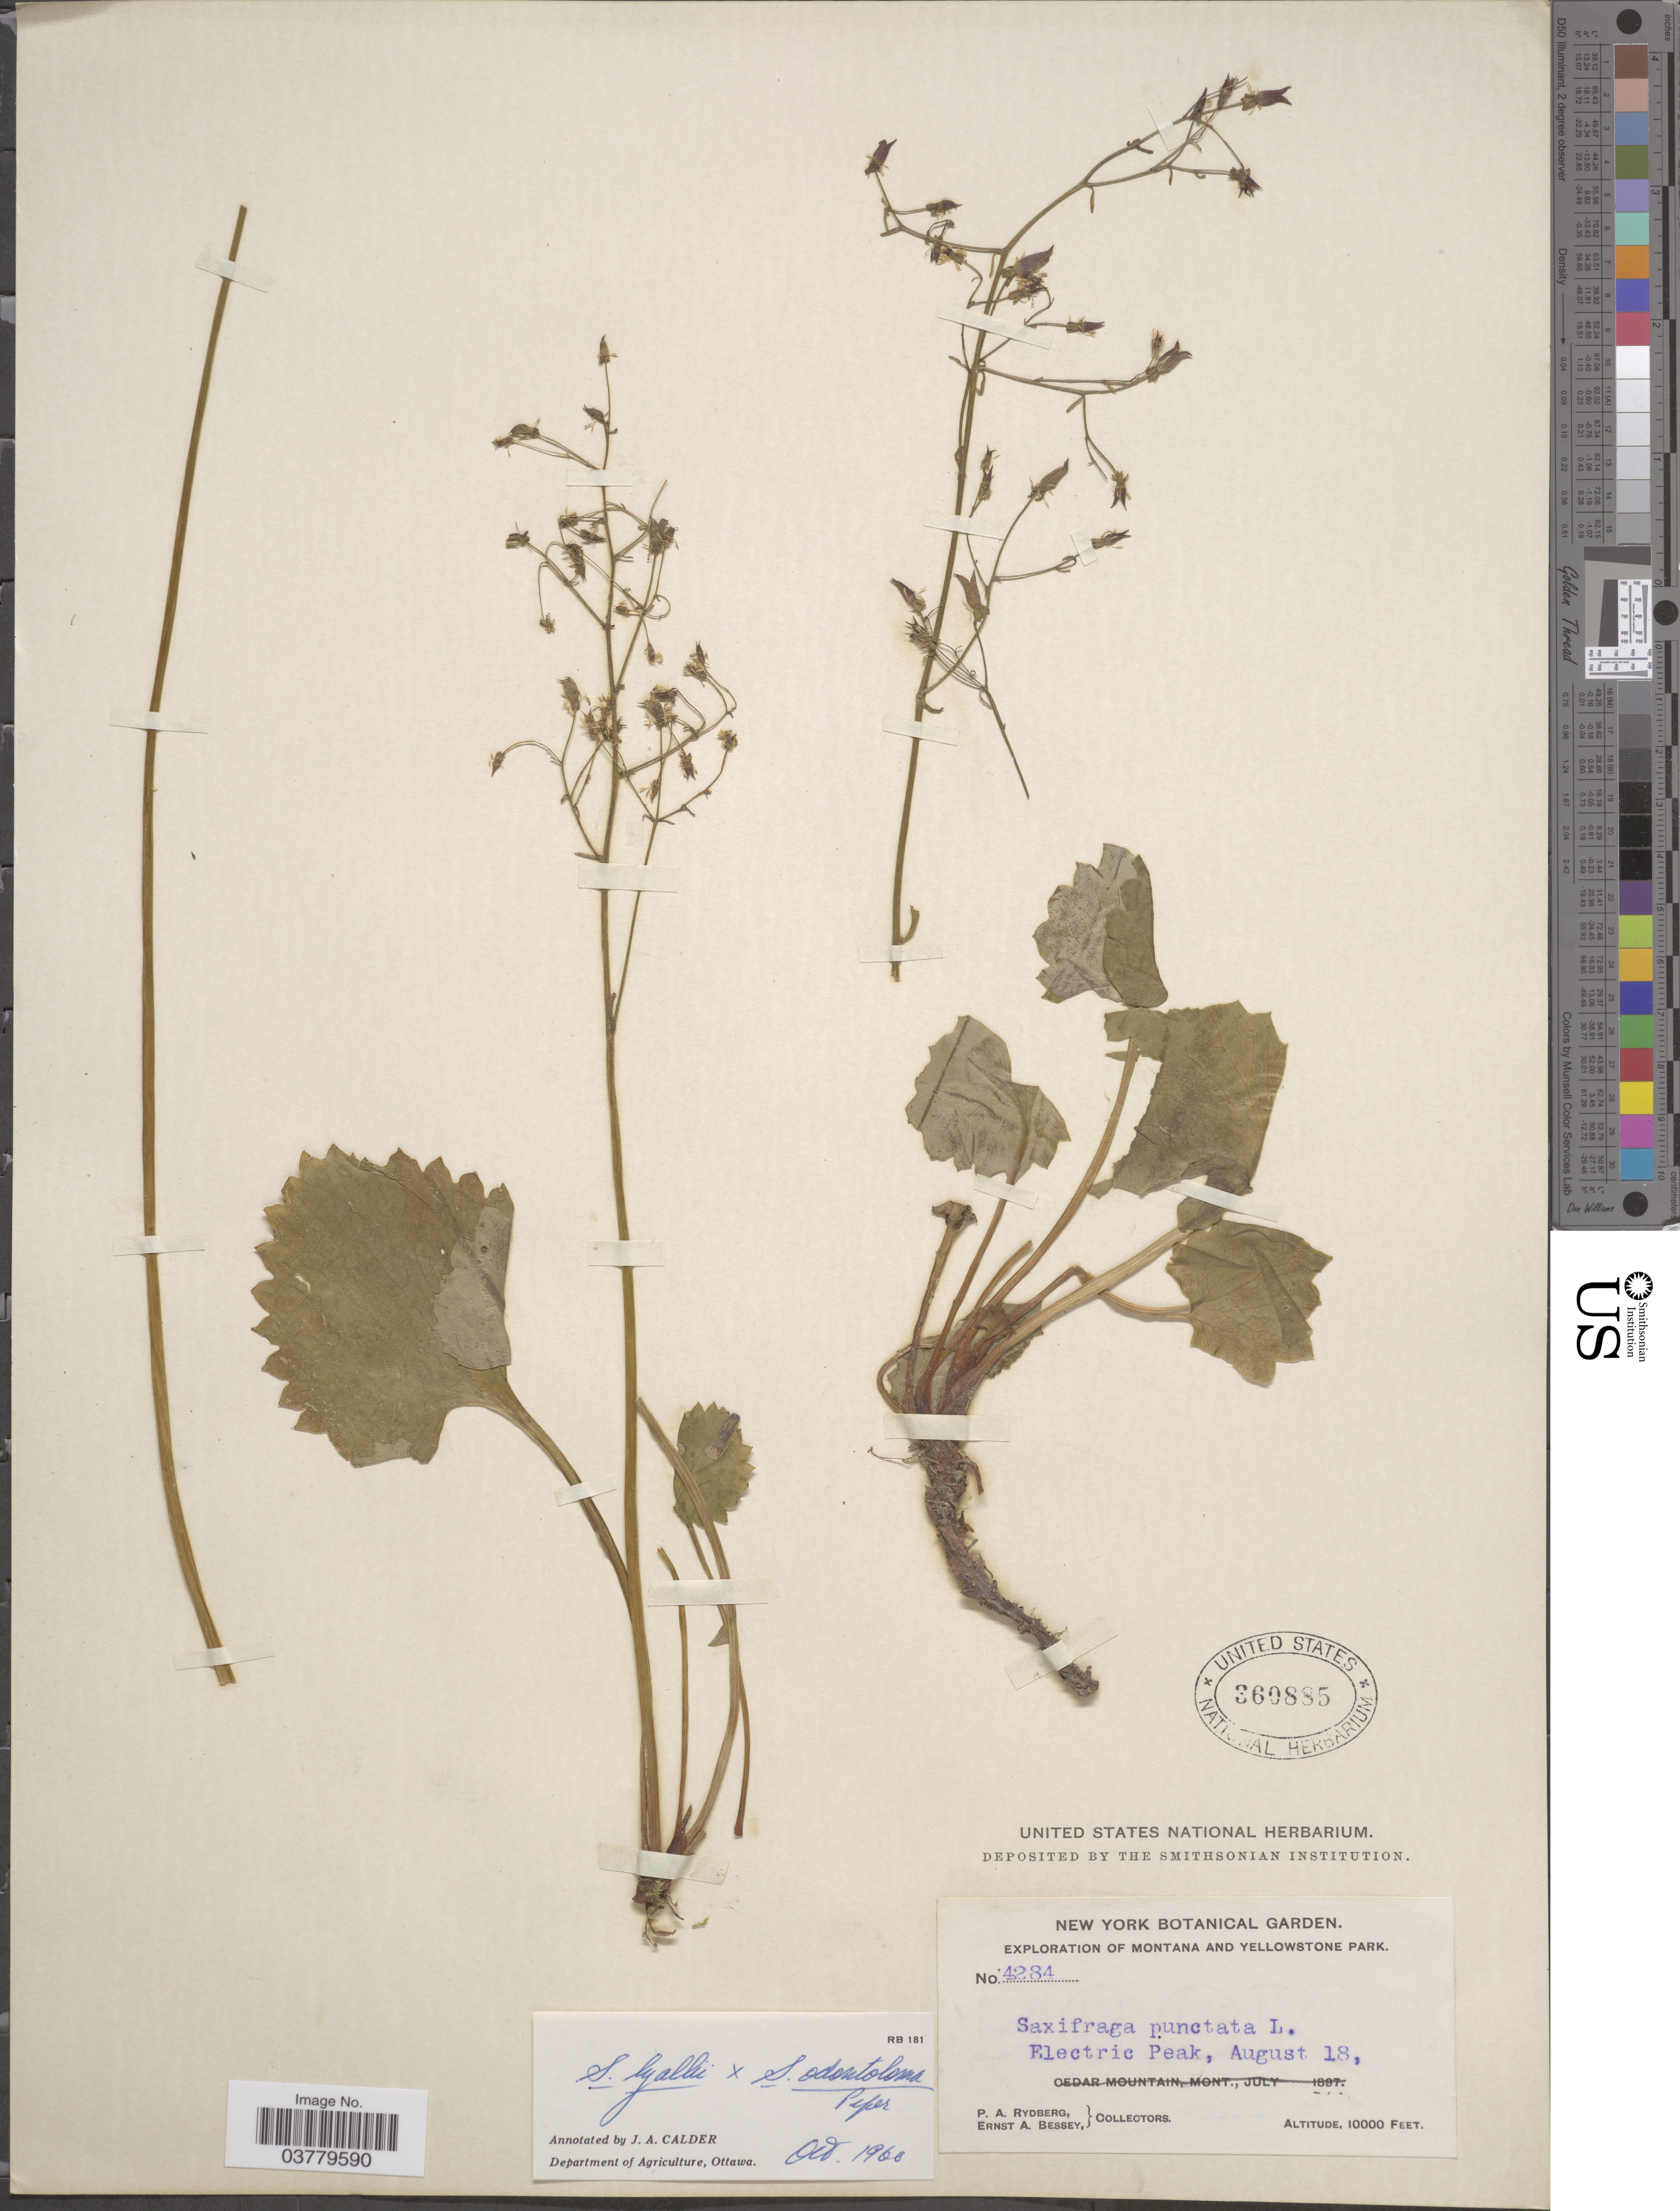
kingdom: Plantae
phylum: Tracheophyta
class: Magnoliopsida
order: Saxifragales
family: Saxifragaceae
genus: Micranthes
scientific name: Micranthes lyalii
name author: (Engl.) Small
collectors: P. A. Rydberg & E. A. Bessey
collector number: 4284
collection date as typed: Transcribed d/m/y: /8/18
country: United States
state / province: Montana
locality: Montana and Yellowstone Park. Electric Peak.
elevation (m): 3048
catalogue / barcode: US 360885